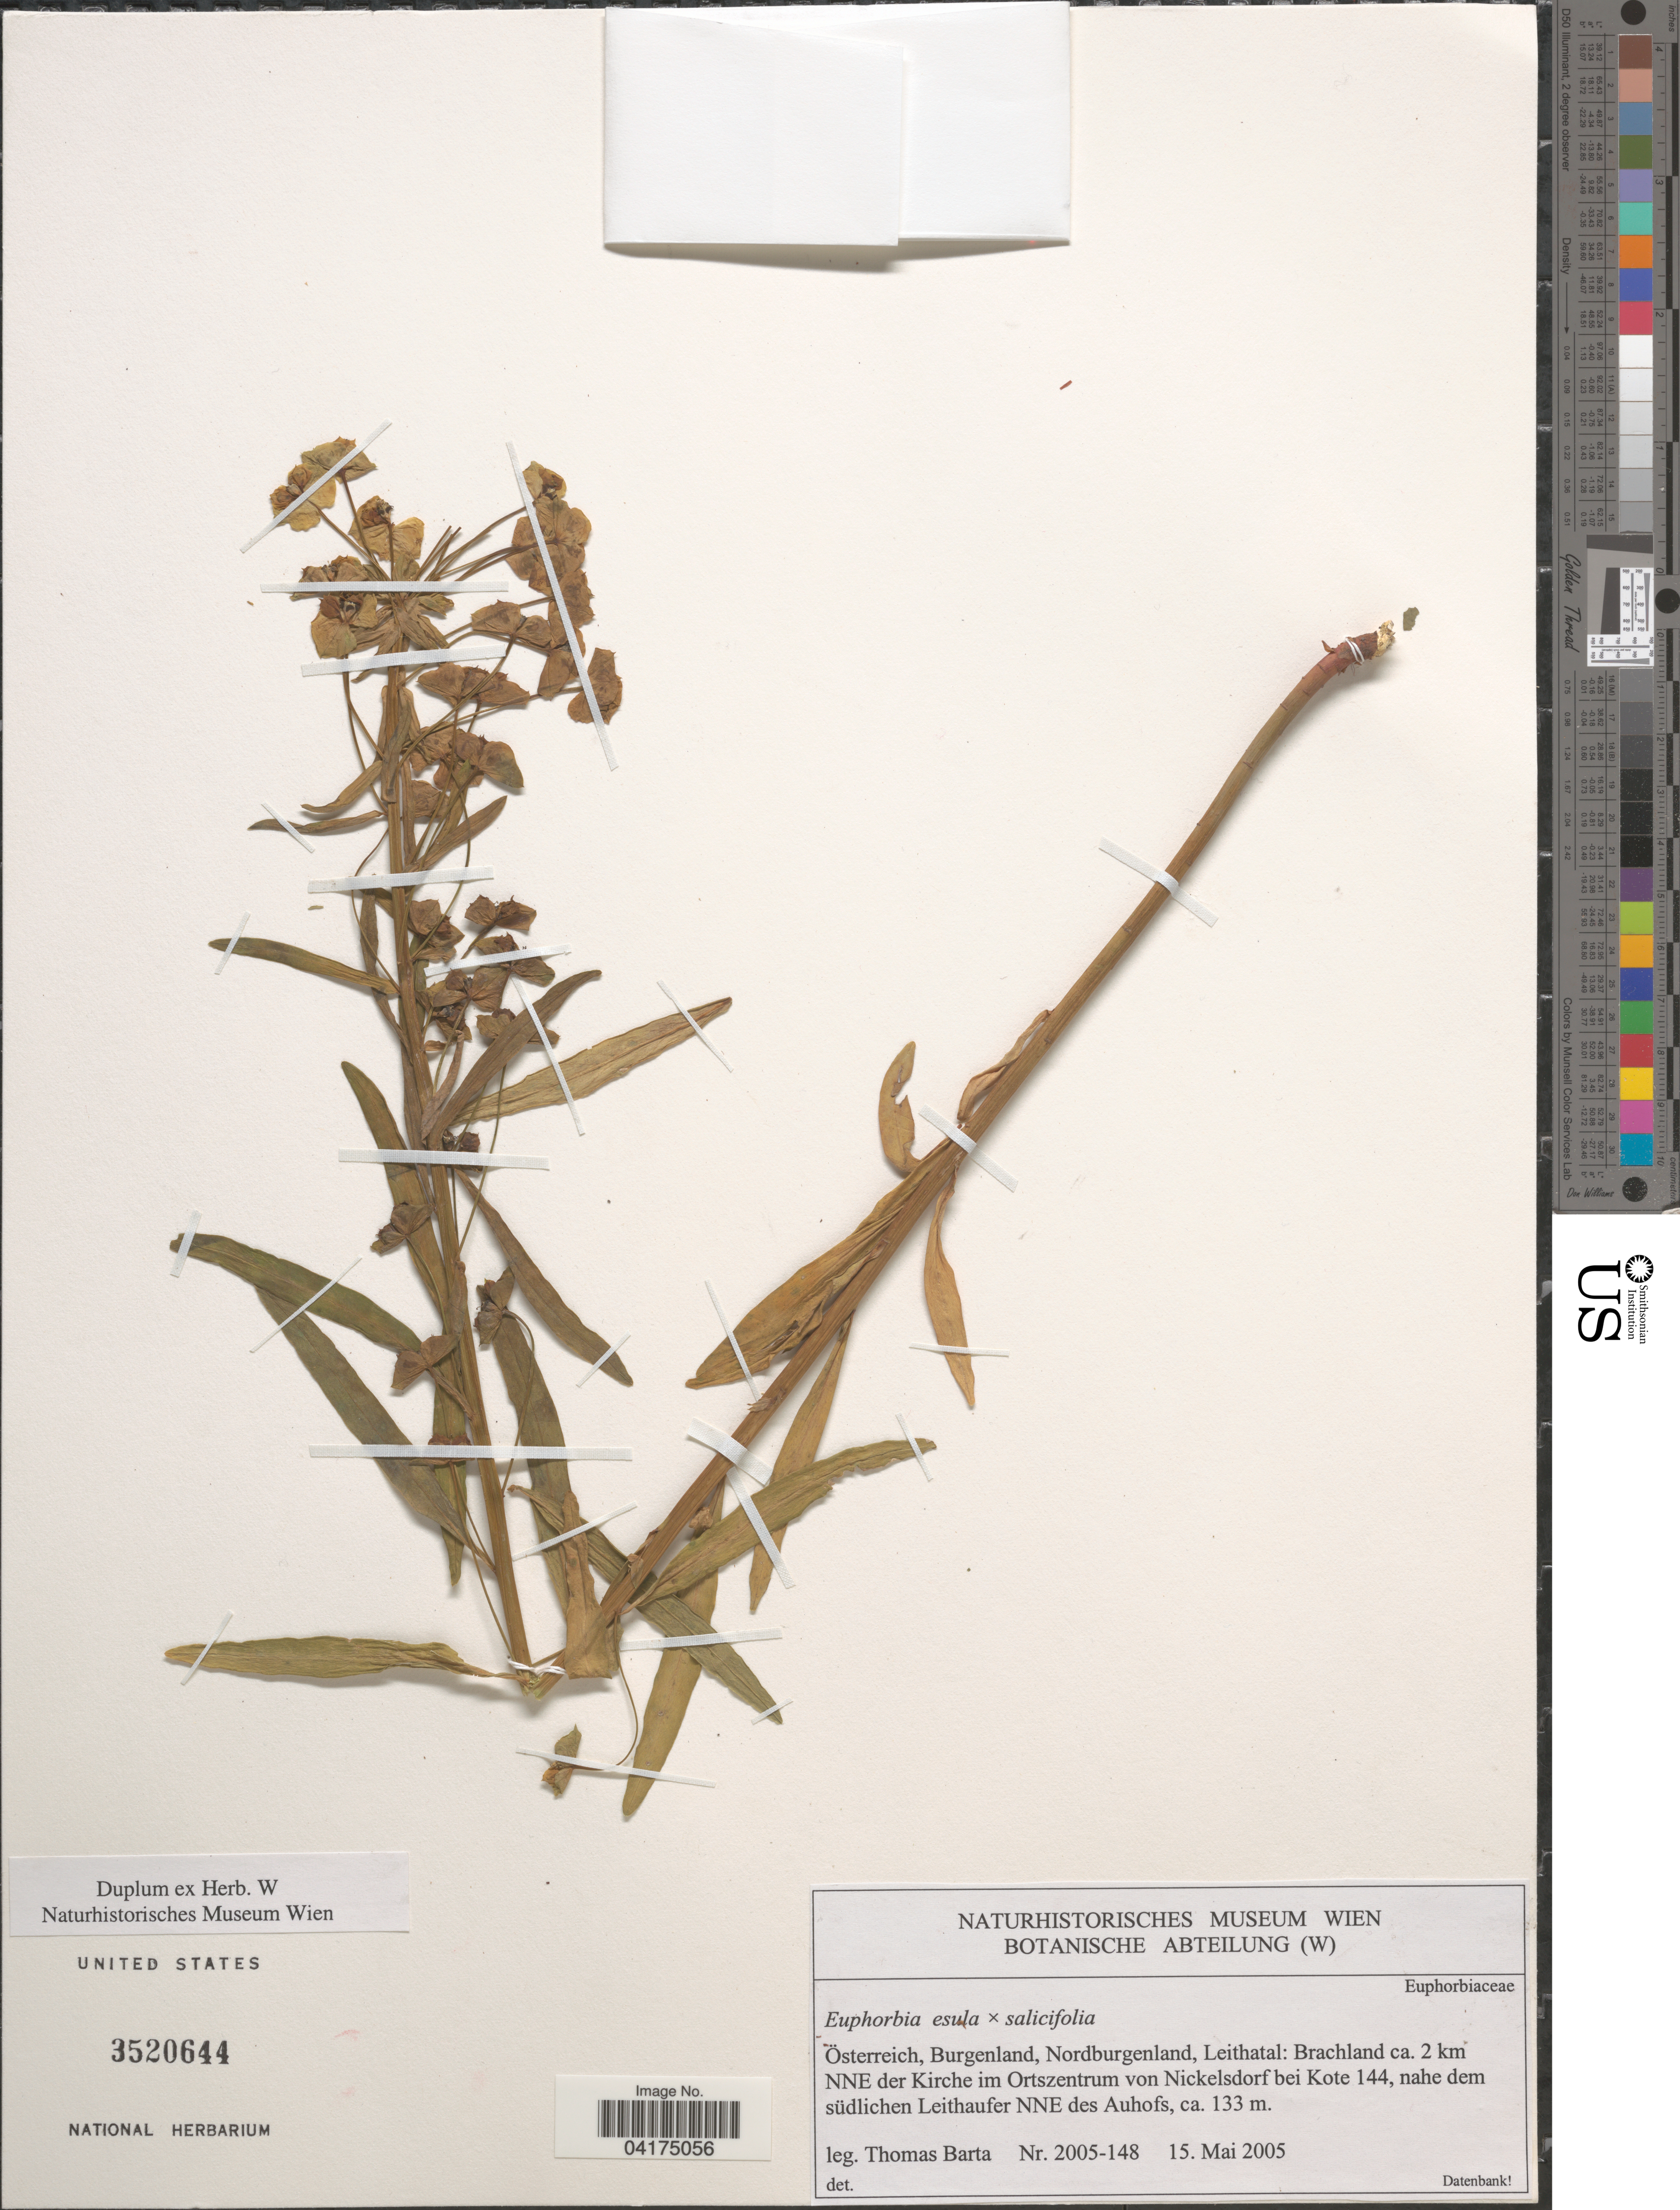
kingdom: Plantae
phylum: Tracheophyta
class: Magnoliopsida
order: Malpighiales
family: Euphorbiaceae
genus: Euphorbia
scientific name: Euphorbia esula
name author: L.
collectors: T. Barta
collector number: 2005-148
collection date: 2005-05-15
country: Austria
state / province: Burgenland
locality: Österreich, Nordburgenland, Leithatal: Brachland ca. 2 km NNE der Kirche im Ortszentrum von Nickelsdorf bei Kote 144, nahe dem südlichen Leithaufer NNE des Auhofs.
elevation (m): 133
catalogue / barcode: US 3520644